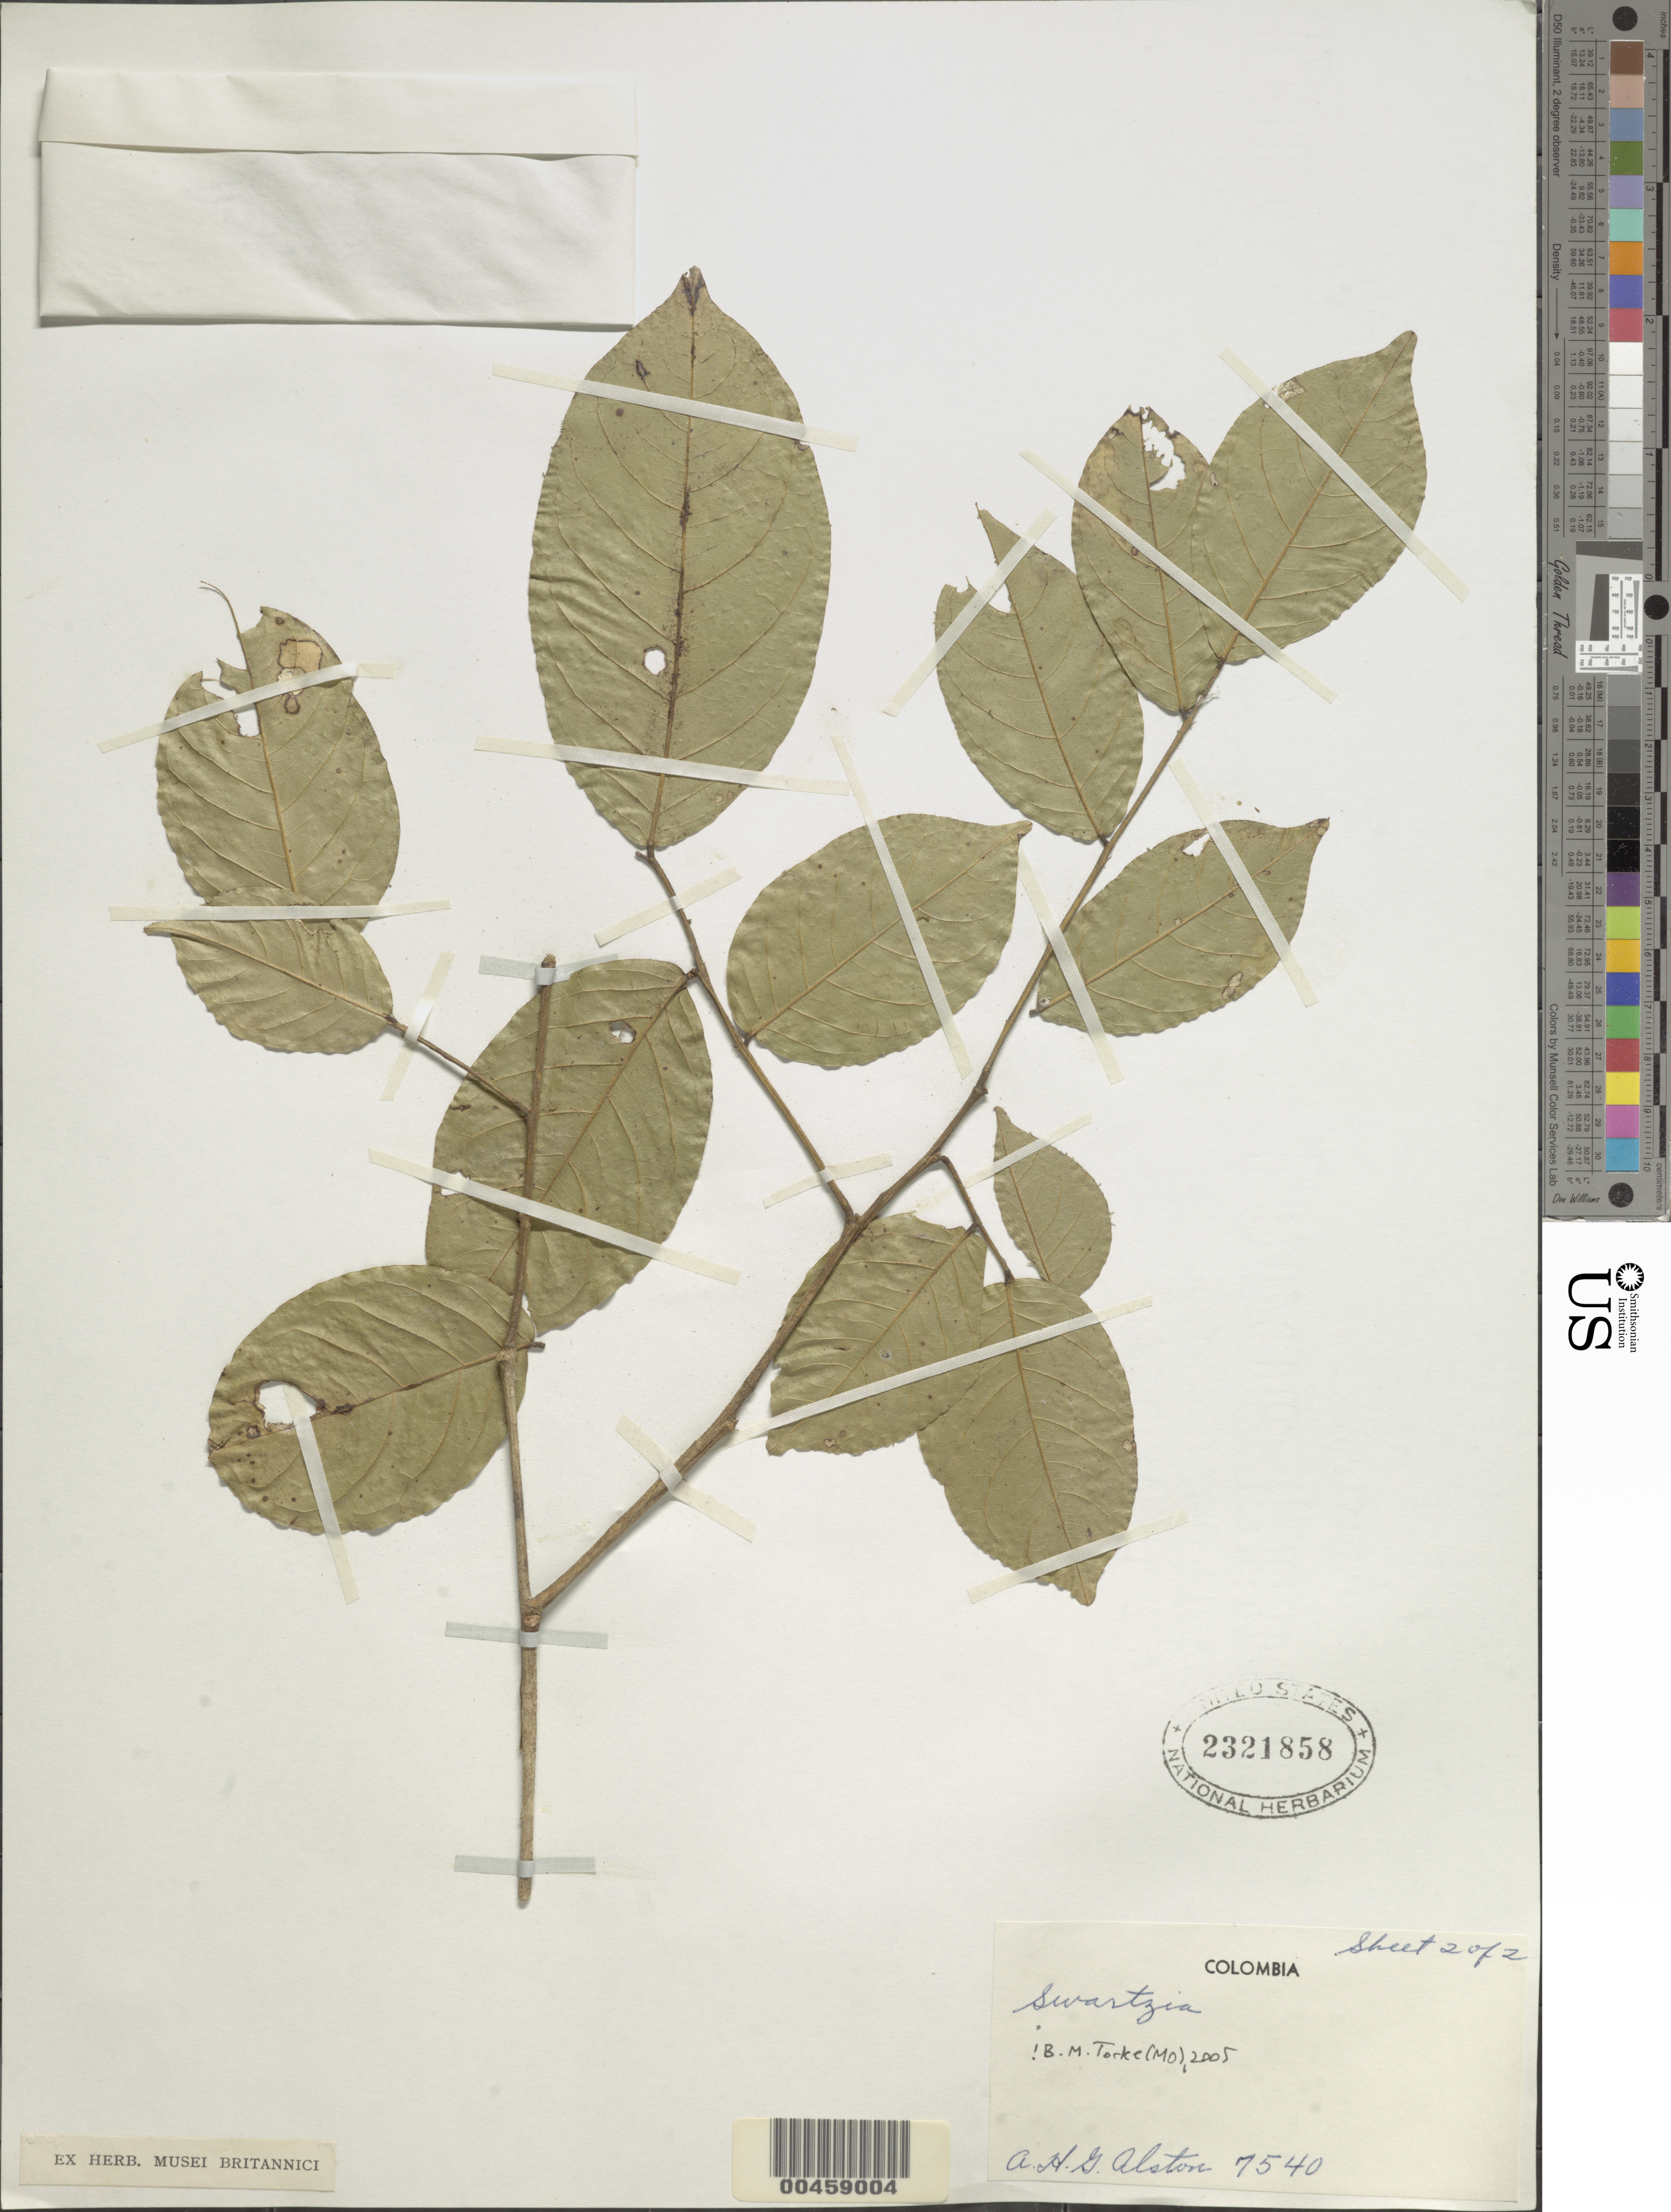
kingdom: Plantae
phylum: Tracheophyta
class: Magnoliopsida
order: Fabales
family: Fabaceae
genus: Swartzia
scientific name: Swartzia trianae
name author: Benth. in Mart.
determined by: Cowan, R. S.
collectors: A. H. Alston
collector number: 7540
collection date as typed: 17 Mar 1939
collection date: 1939-03-17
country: Colombia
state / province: Meta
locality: Villa Vicencia, 20 km SE of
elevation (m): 480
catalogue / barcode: US 2321858